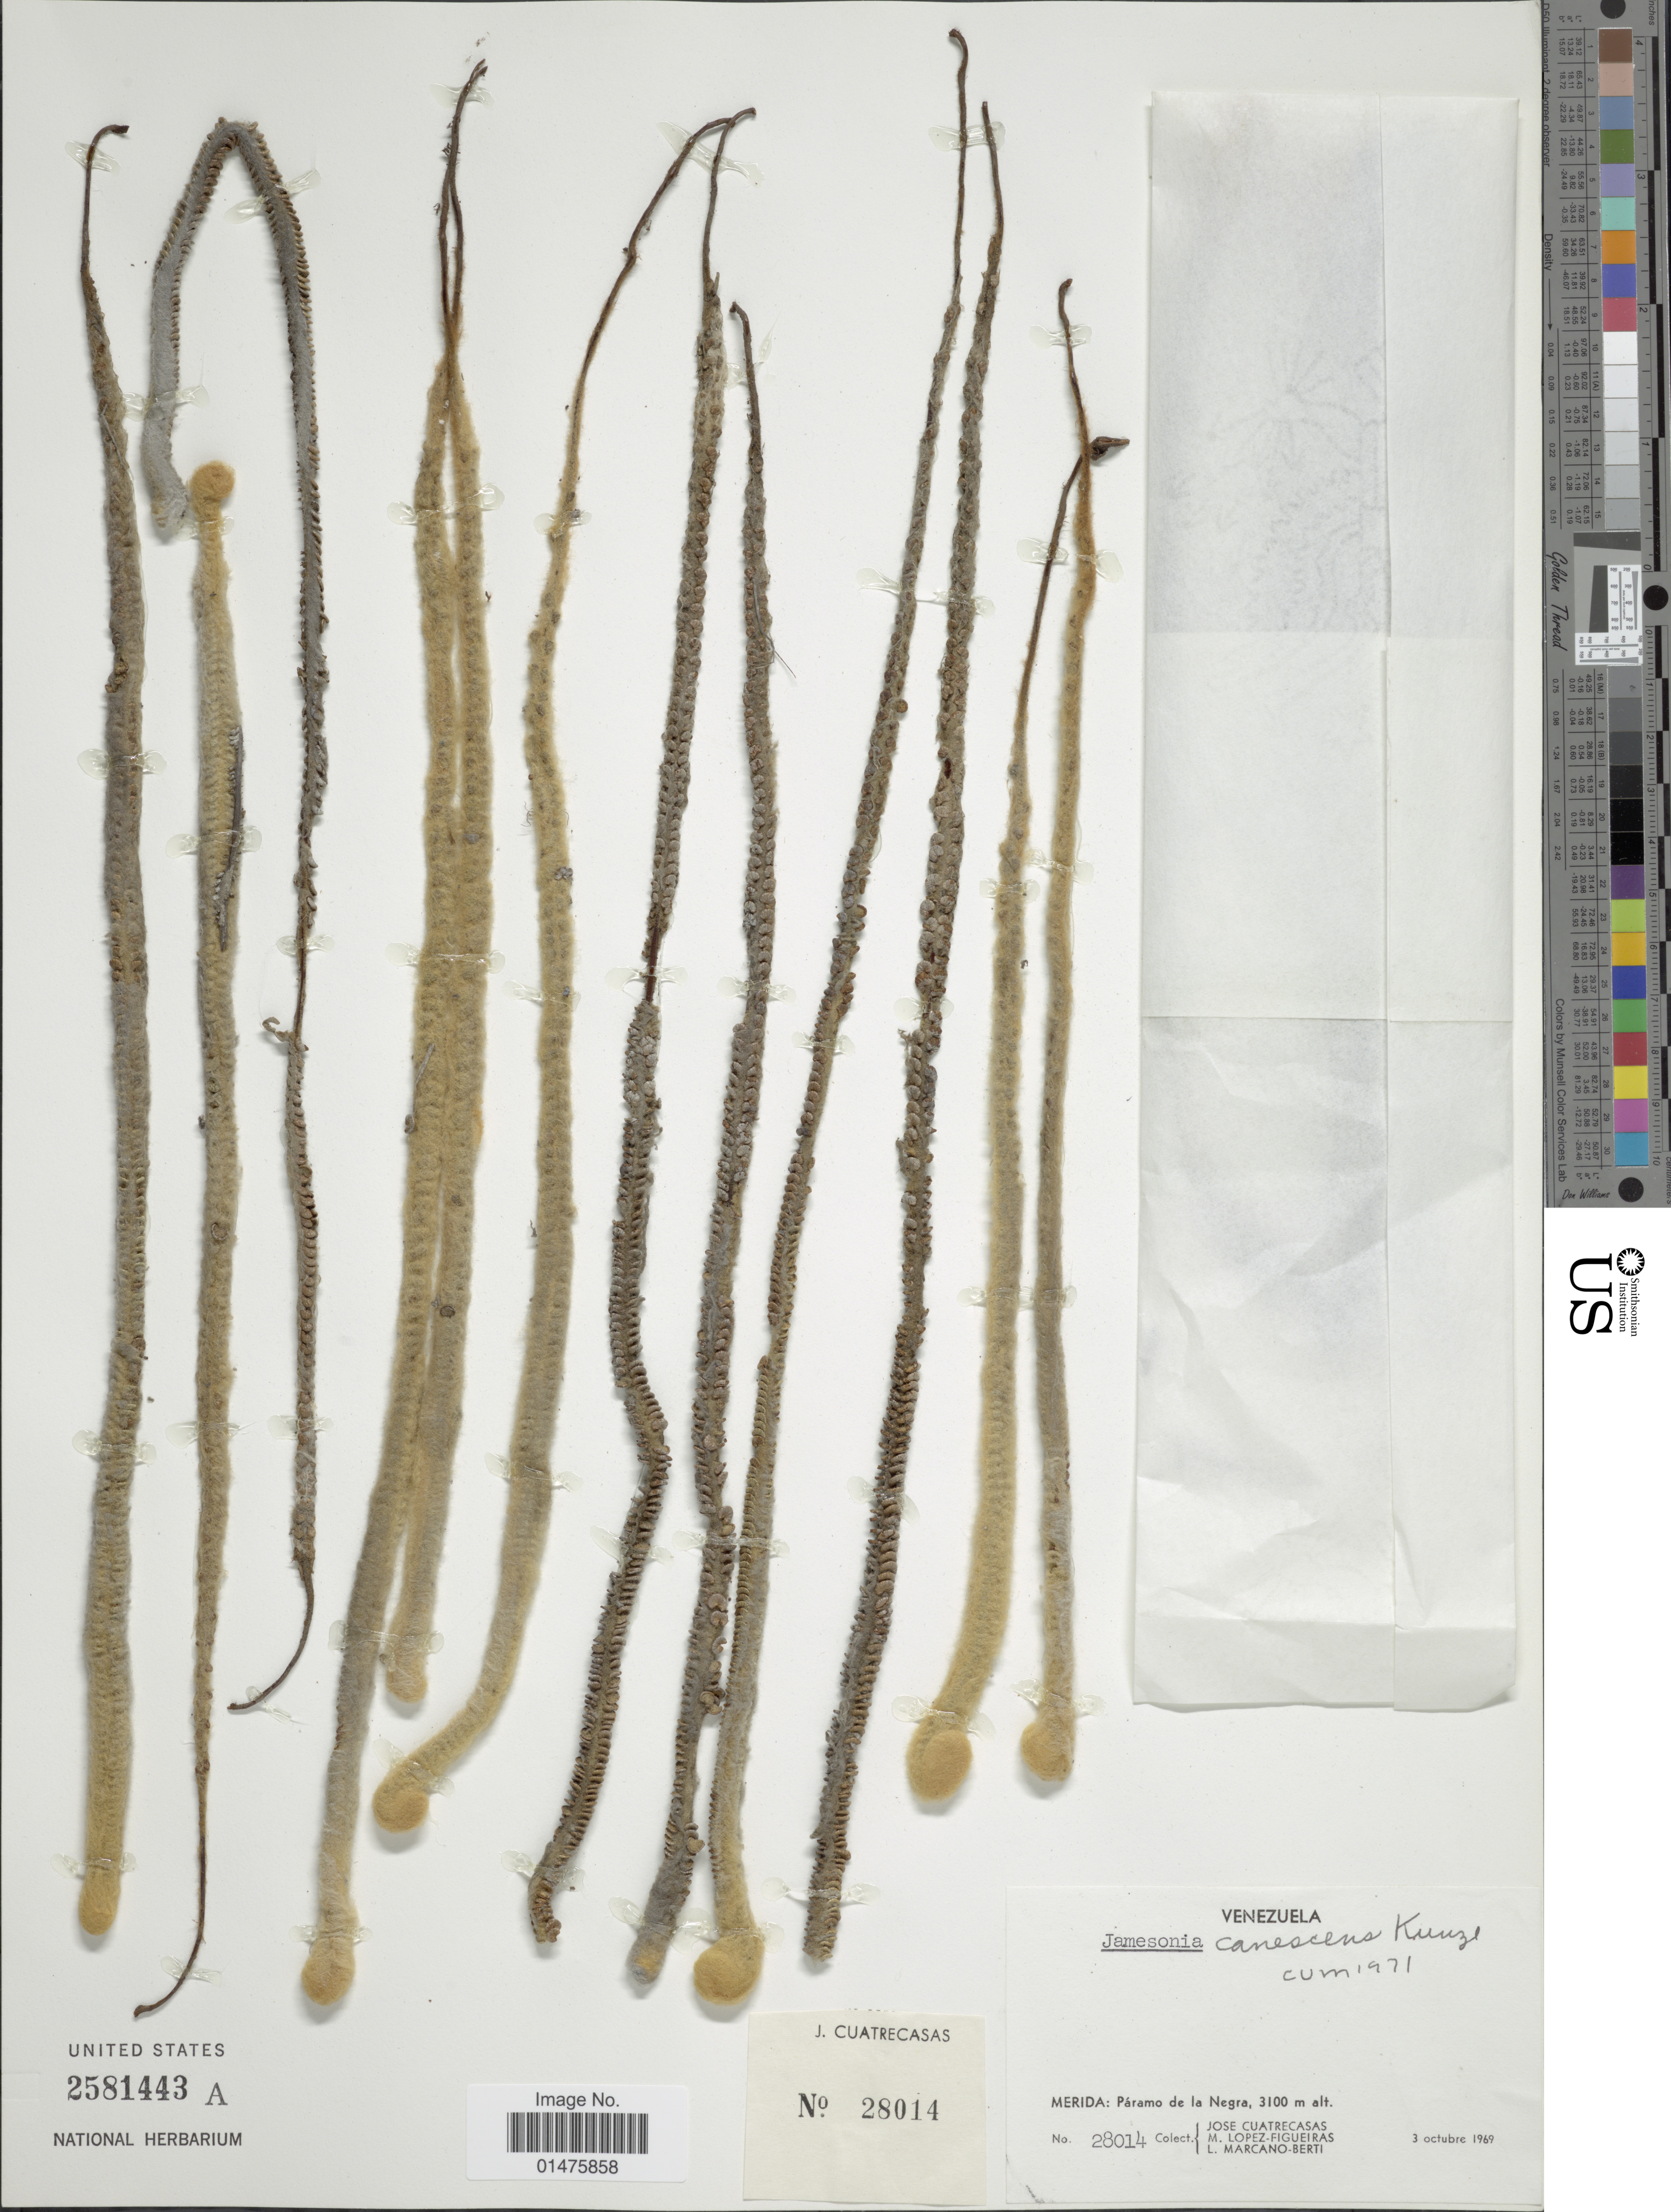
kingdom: Plantae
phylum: Tracheophyta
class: Polypodiopsida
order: Polypodiales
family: Pteridaceae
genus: Jamesonia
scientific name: Jamesonia canescens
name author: Kunze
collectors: J. Cuatrecasas, M. López Figueiras & L. Marcano-Berti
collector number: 28014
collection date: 1969-10-03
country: Venezuela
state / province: Mérida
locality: Páramo de la Negra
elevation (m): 3100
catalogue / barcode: US 2581443A